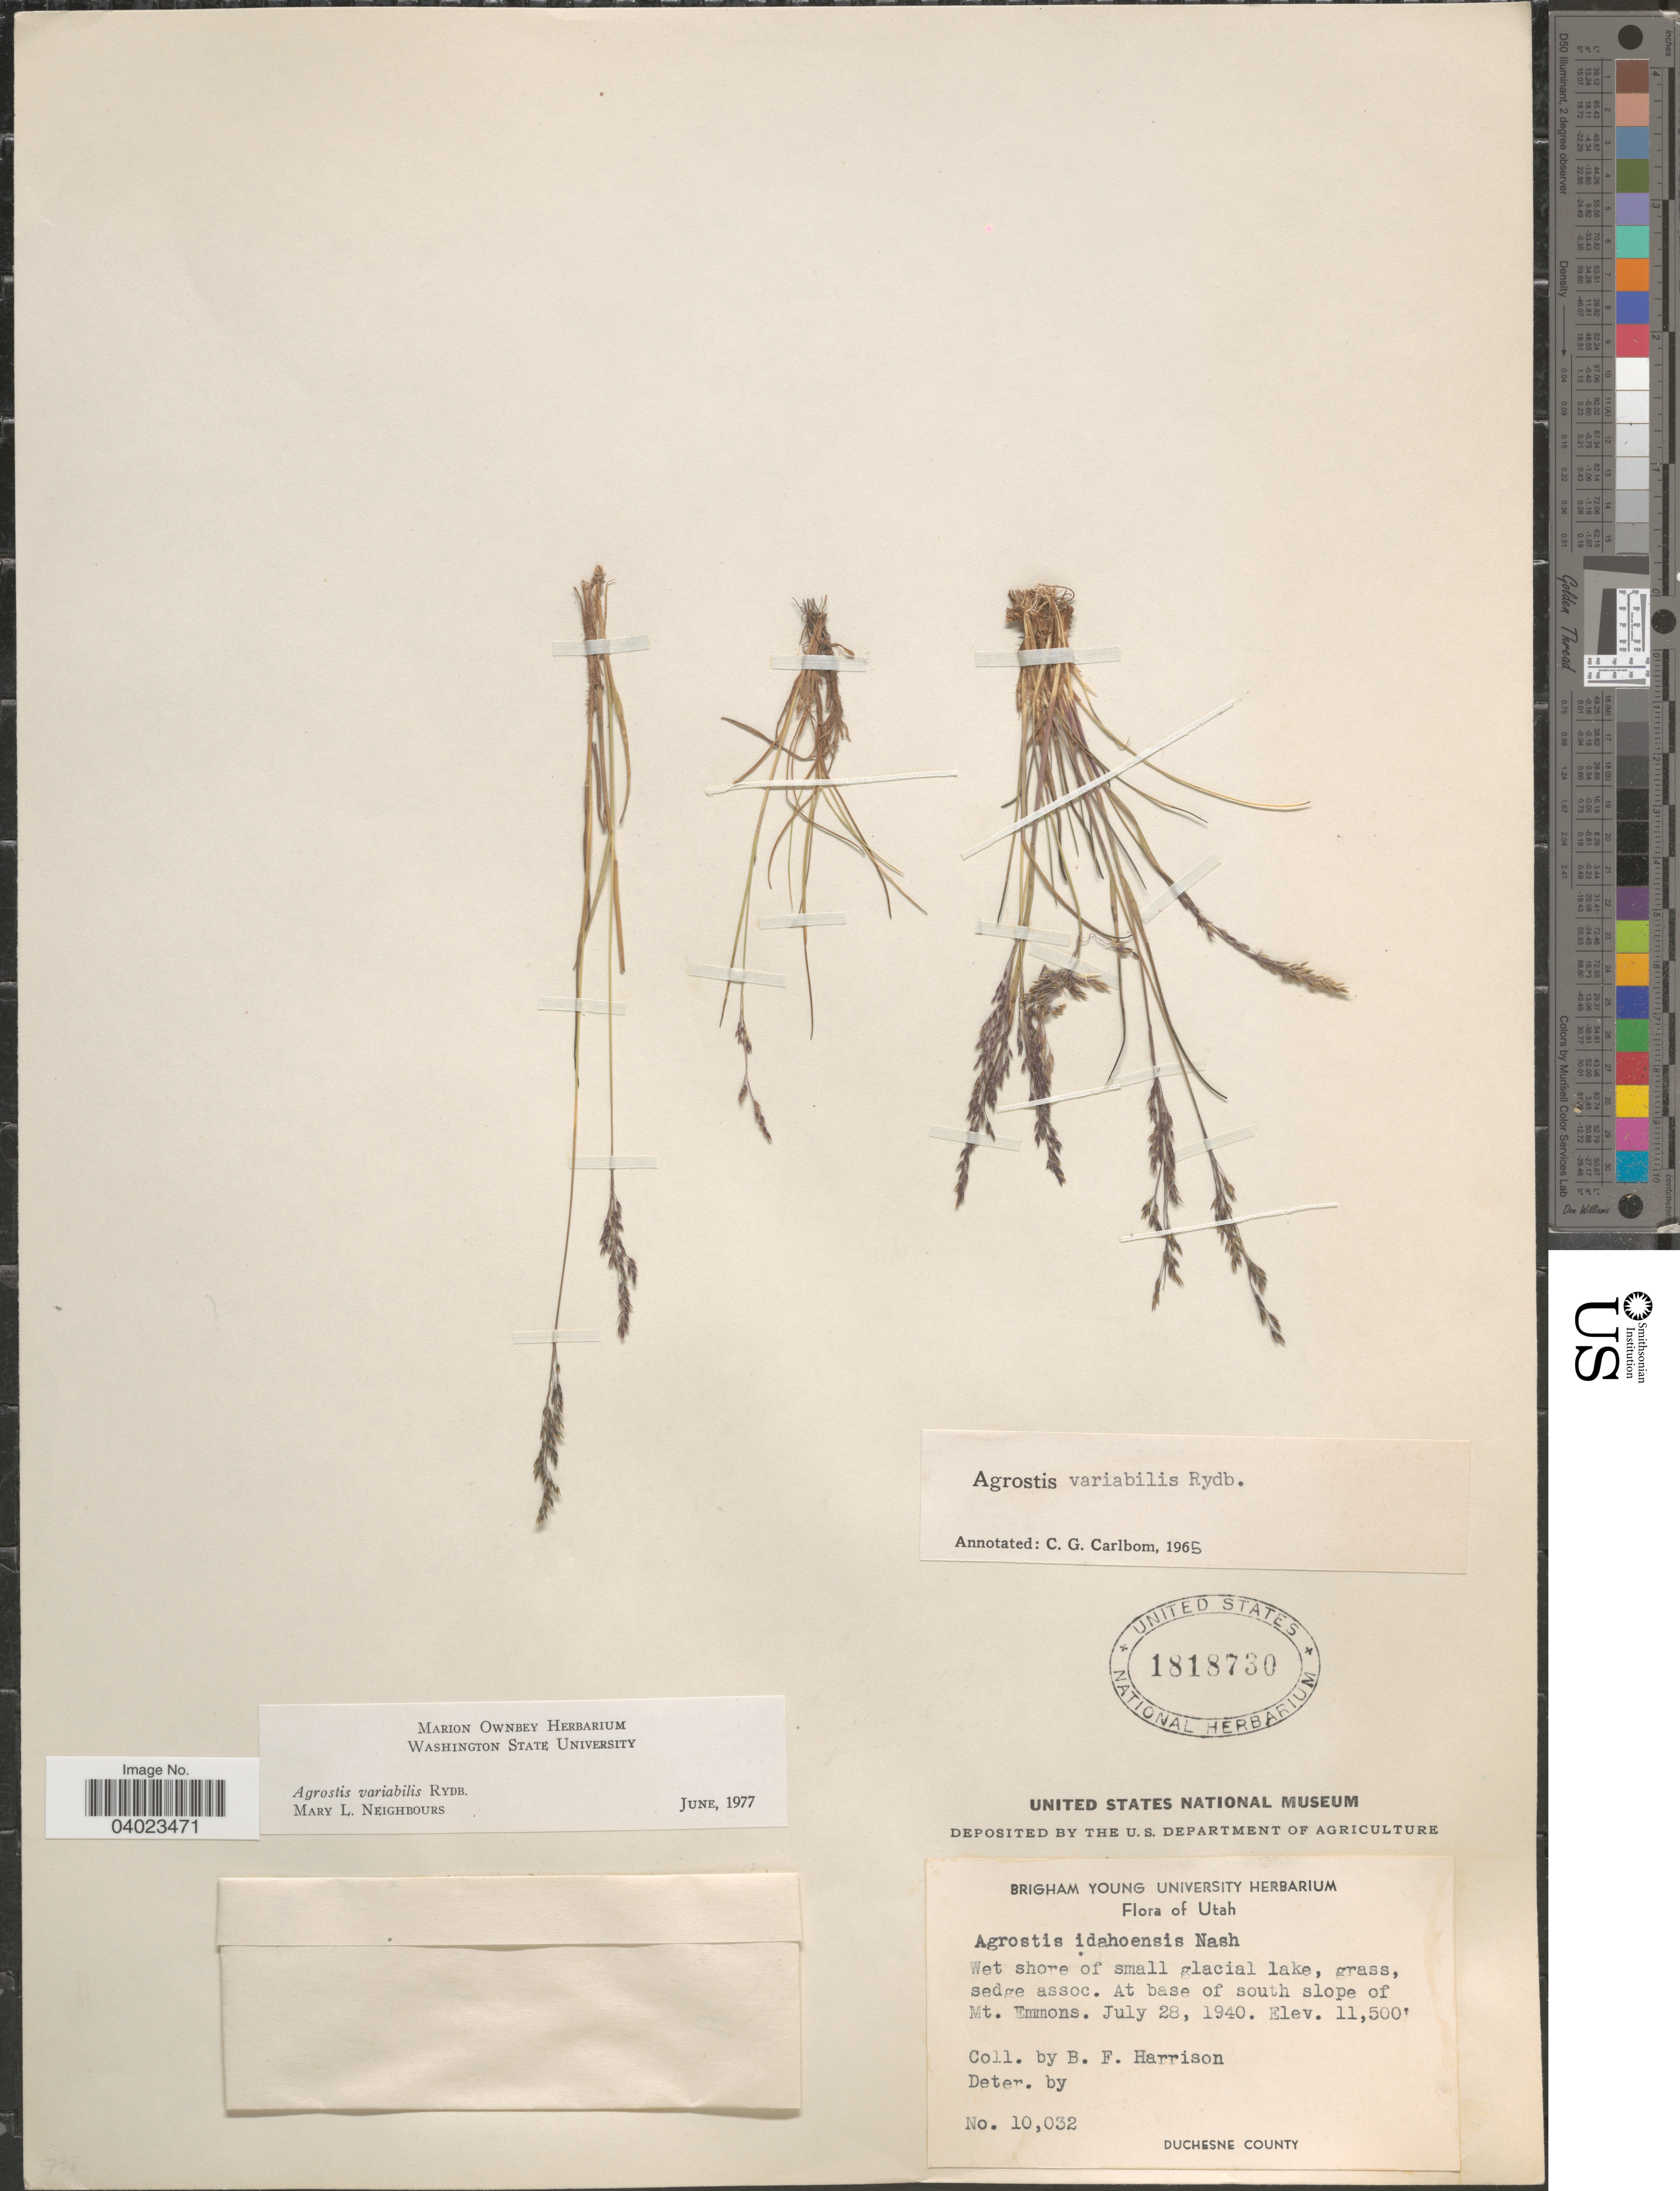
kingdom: Plantae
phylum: Tracheophyta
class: Liliopsida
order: Poales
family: Poaceae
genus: Agrostis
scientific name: Agrostis variabilis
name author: Rydb.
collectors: B. F. Harrison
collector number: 10032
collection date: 1940-07-28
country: United States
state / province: Utah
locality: At base of south slope of Mt. Emmons. Duchesne County.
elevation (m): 3505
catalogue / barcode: US 1818730